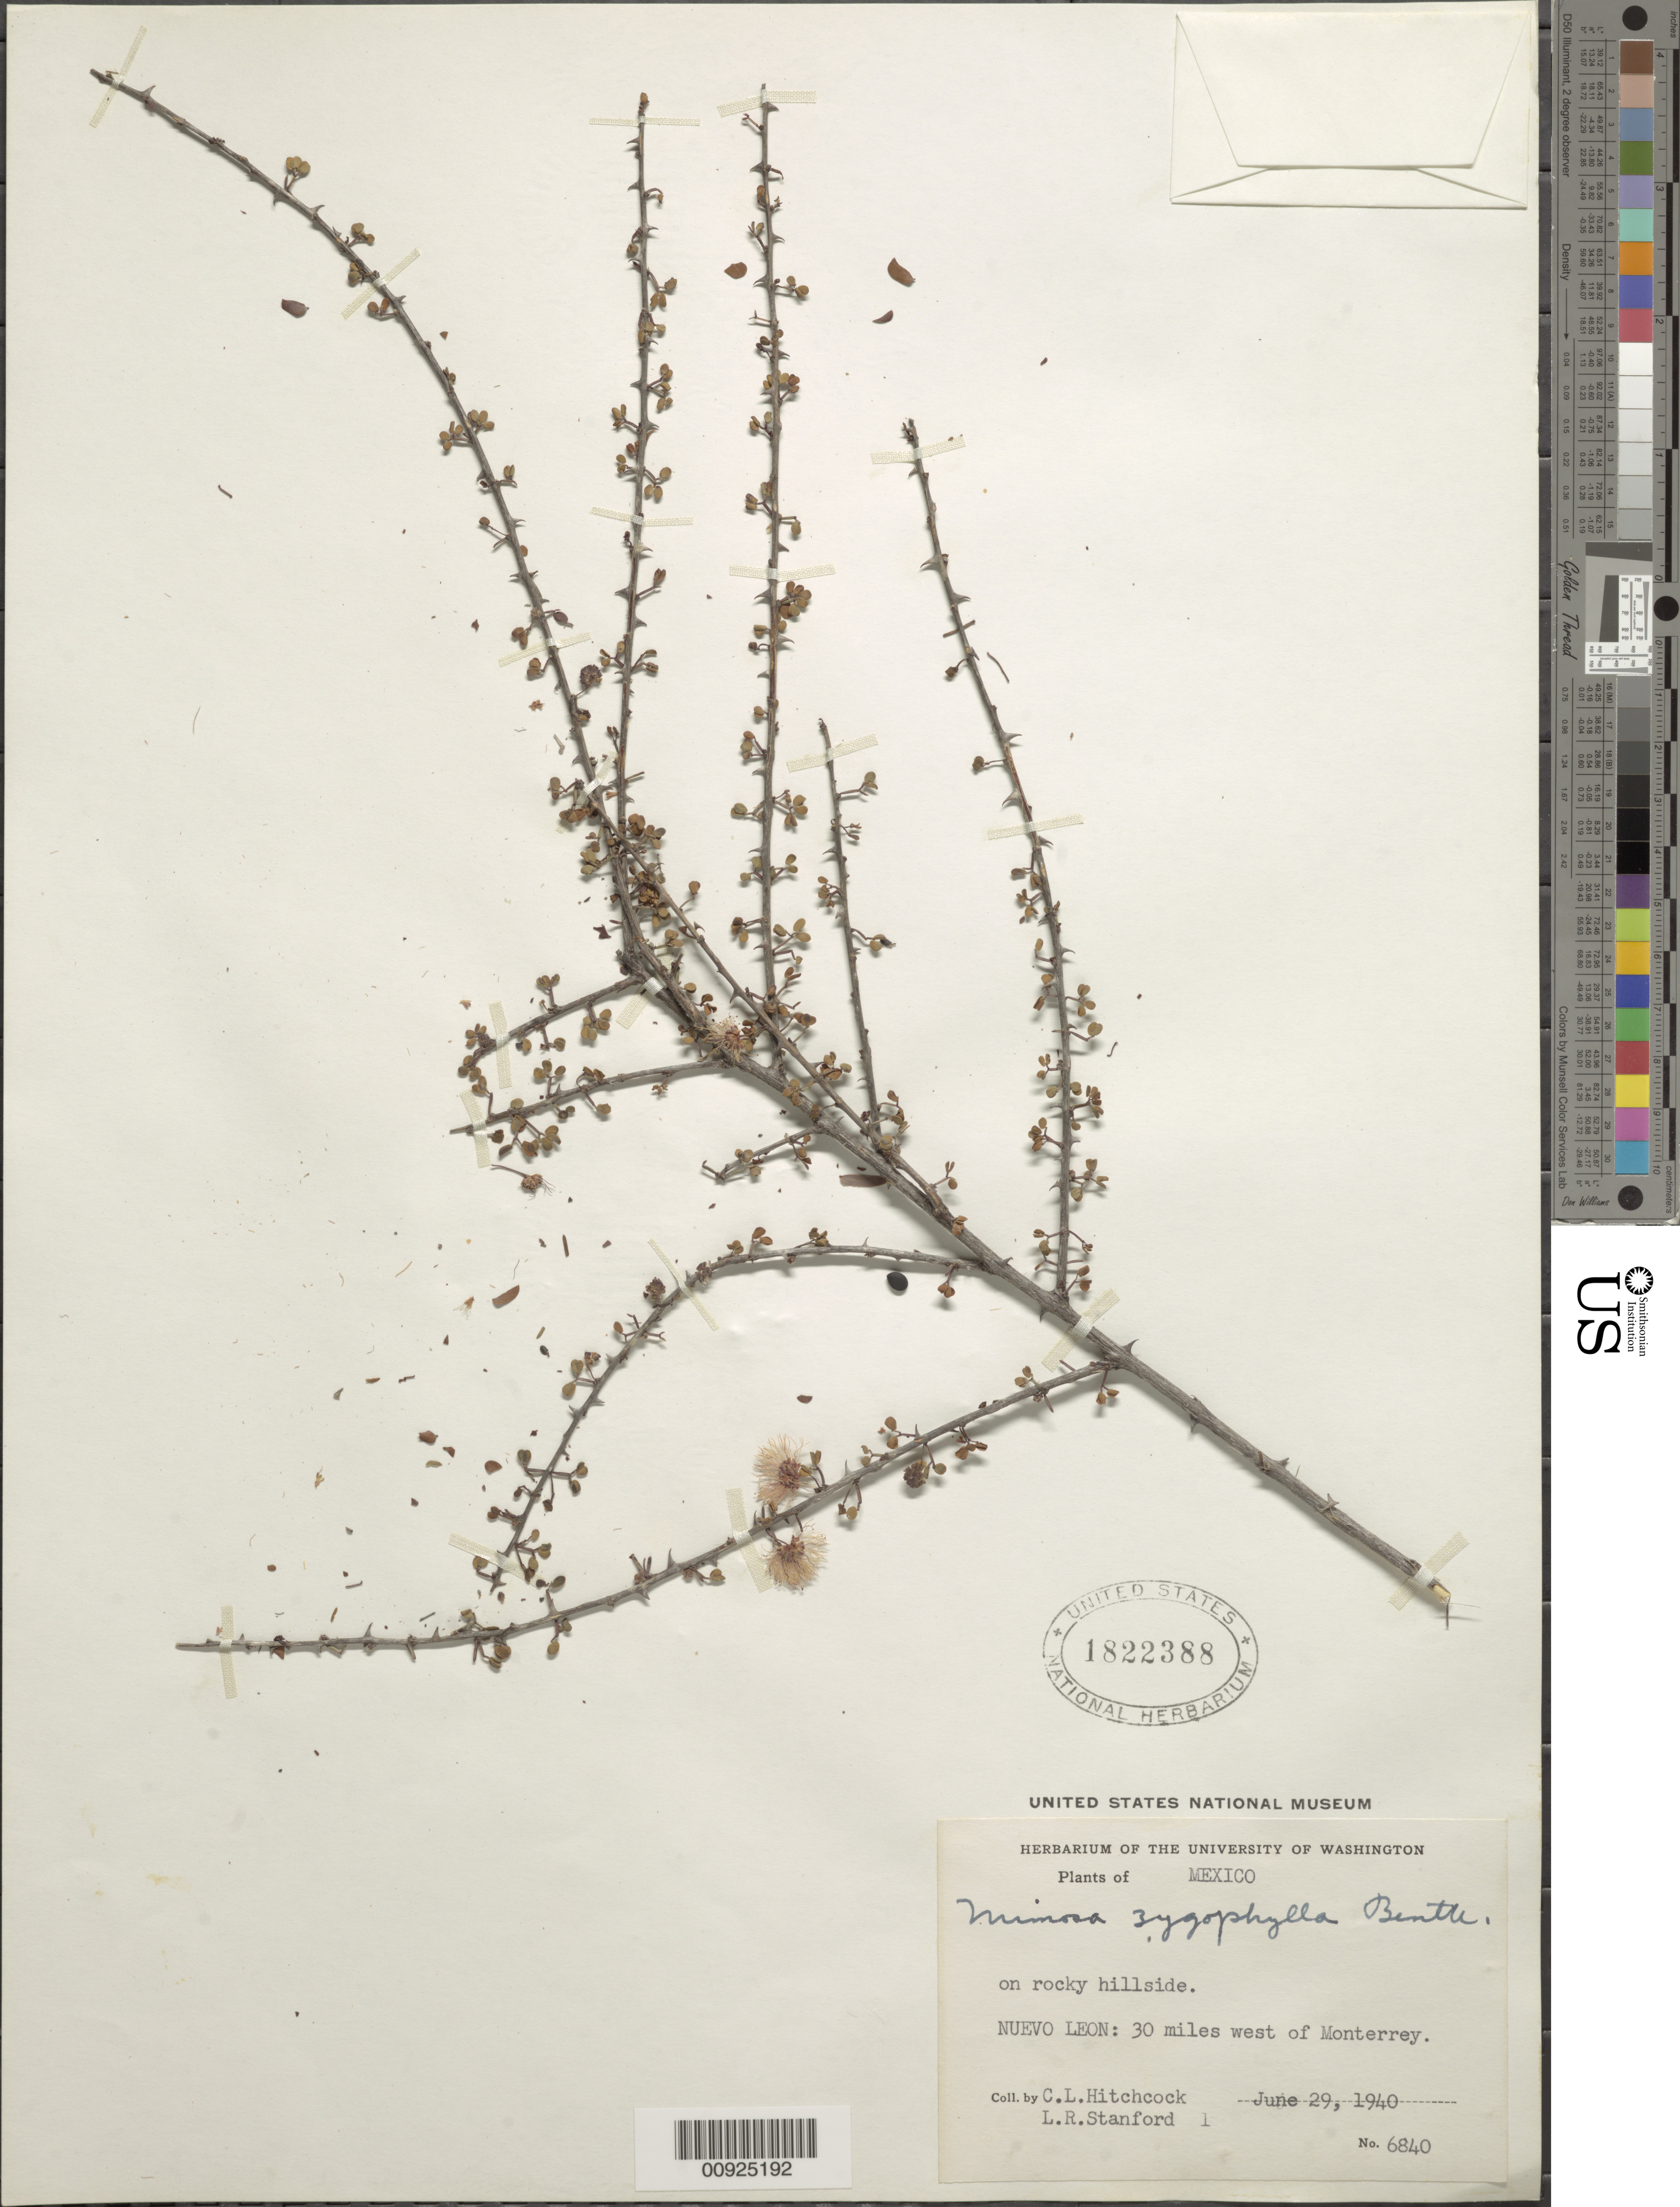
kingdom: Plantae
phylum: Tracheophyta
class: Magnoliopsida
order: Fabales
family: Fabaceae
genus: Mimosa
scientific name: Mimosa zygophylla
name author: Benth.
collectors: C. L. Hitchcock & L. R. Stanford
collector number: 6840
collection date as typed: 29 Jun 1940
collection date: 1940-06-29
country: Mexico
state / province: Nuevo León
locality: Nuevo León: 30 miles west of Monterrey.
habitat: On rocky hillside.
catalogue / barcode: US 1822388